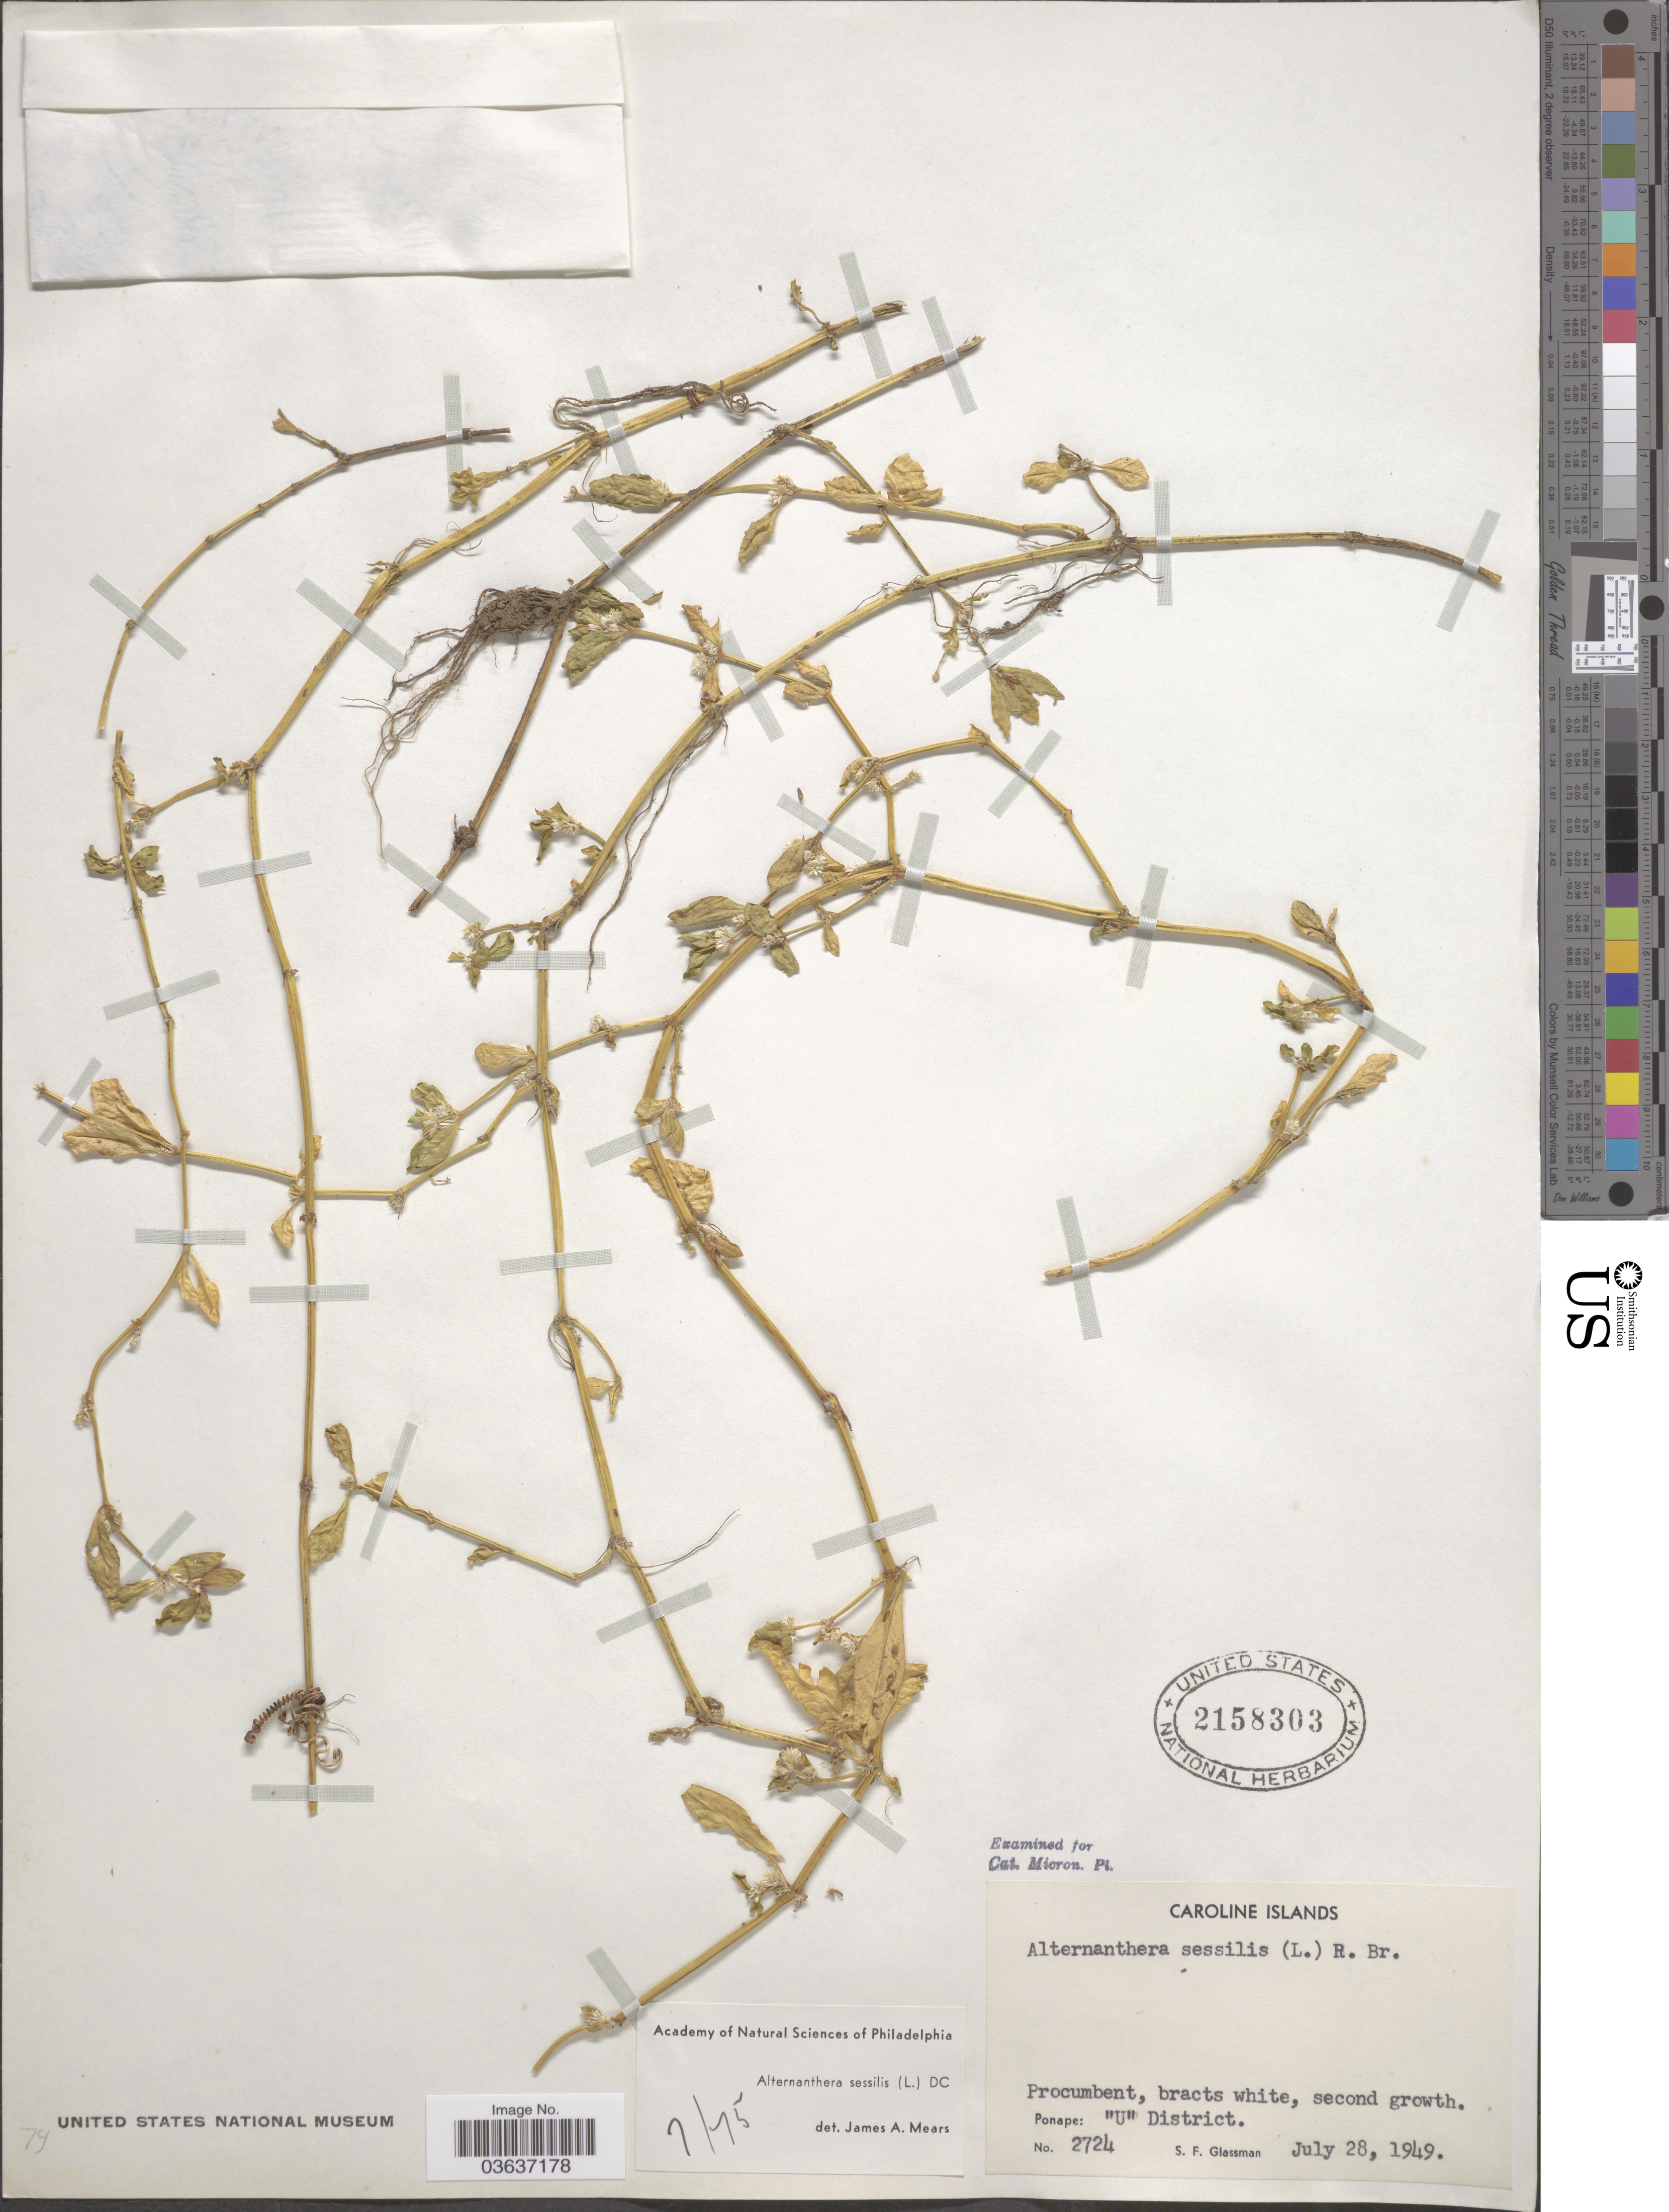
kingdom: Plantae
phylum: Tracheophyta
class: Magnoliopsida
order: Caryophyllales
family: Amaranthaceae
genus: Alternanthera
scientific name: Alternanthera sessilis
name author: (L.) DC.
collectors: S. F. Glassman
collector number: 2724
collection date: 1949-07-28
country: Micronesia, Federated States of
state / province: Pohnpei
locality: Caroline Islands. Ponape: "U" District.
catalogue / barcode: US 2158303